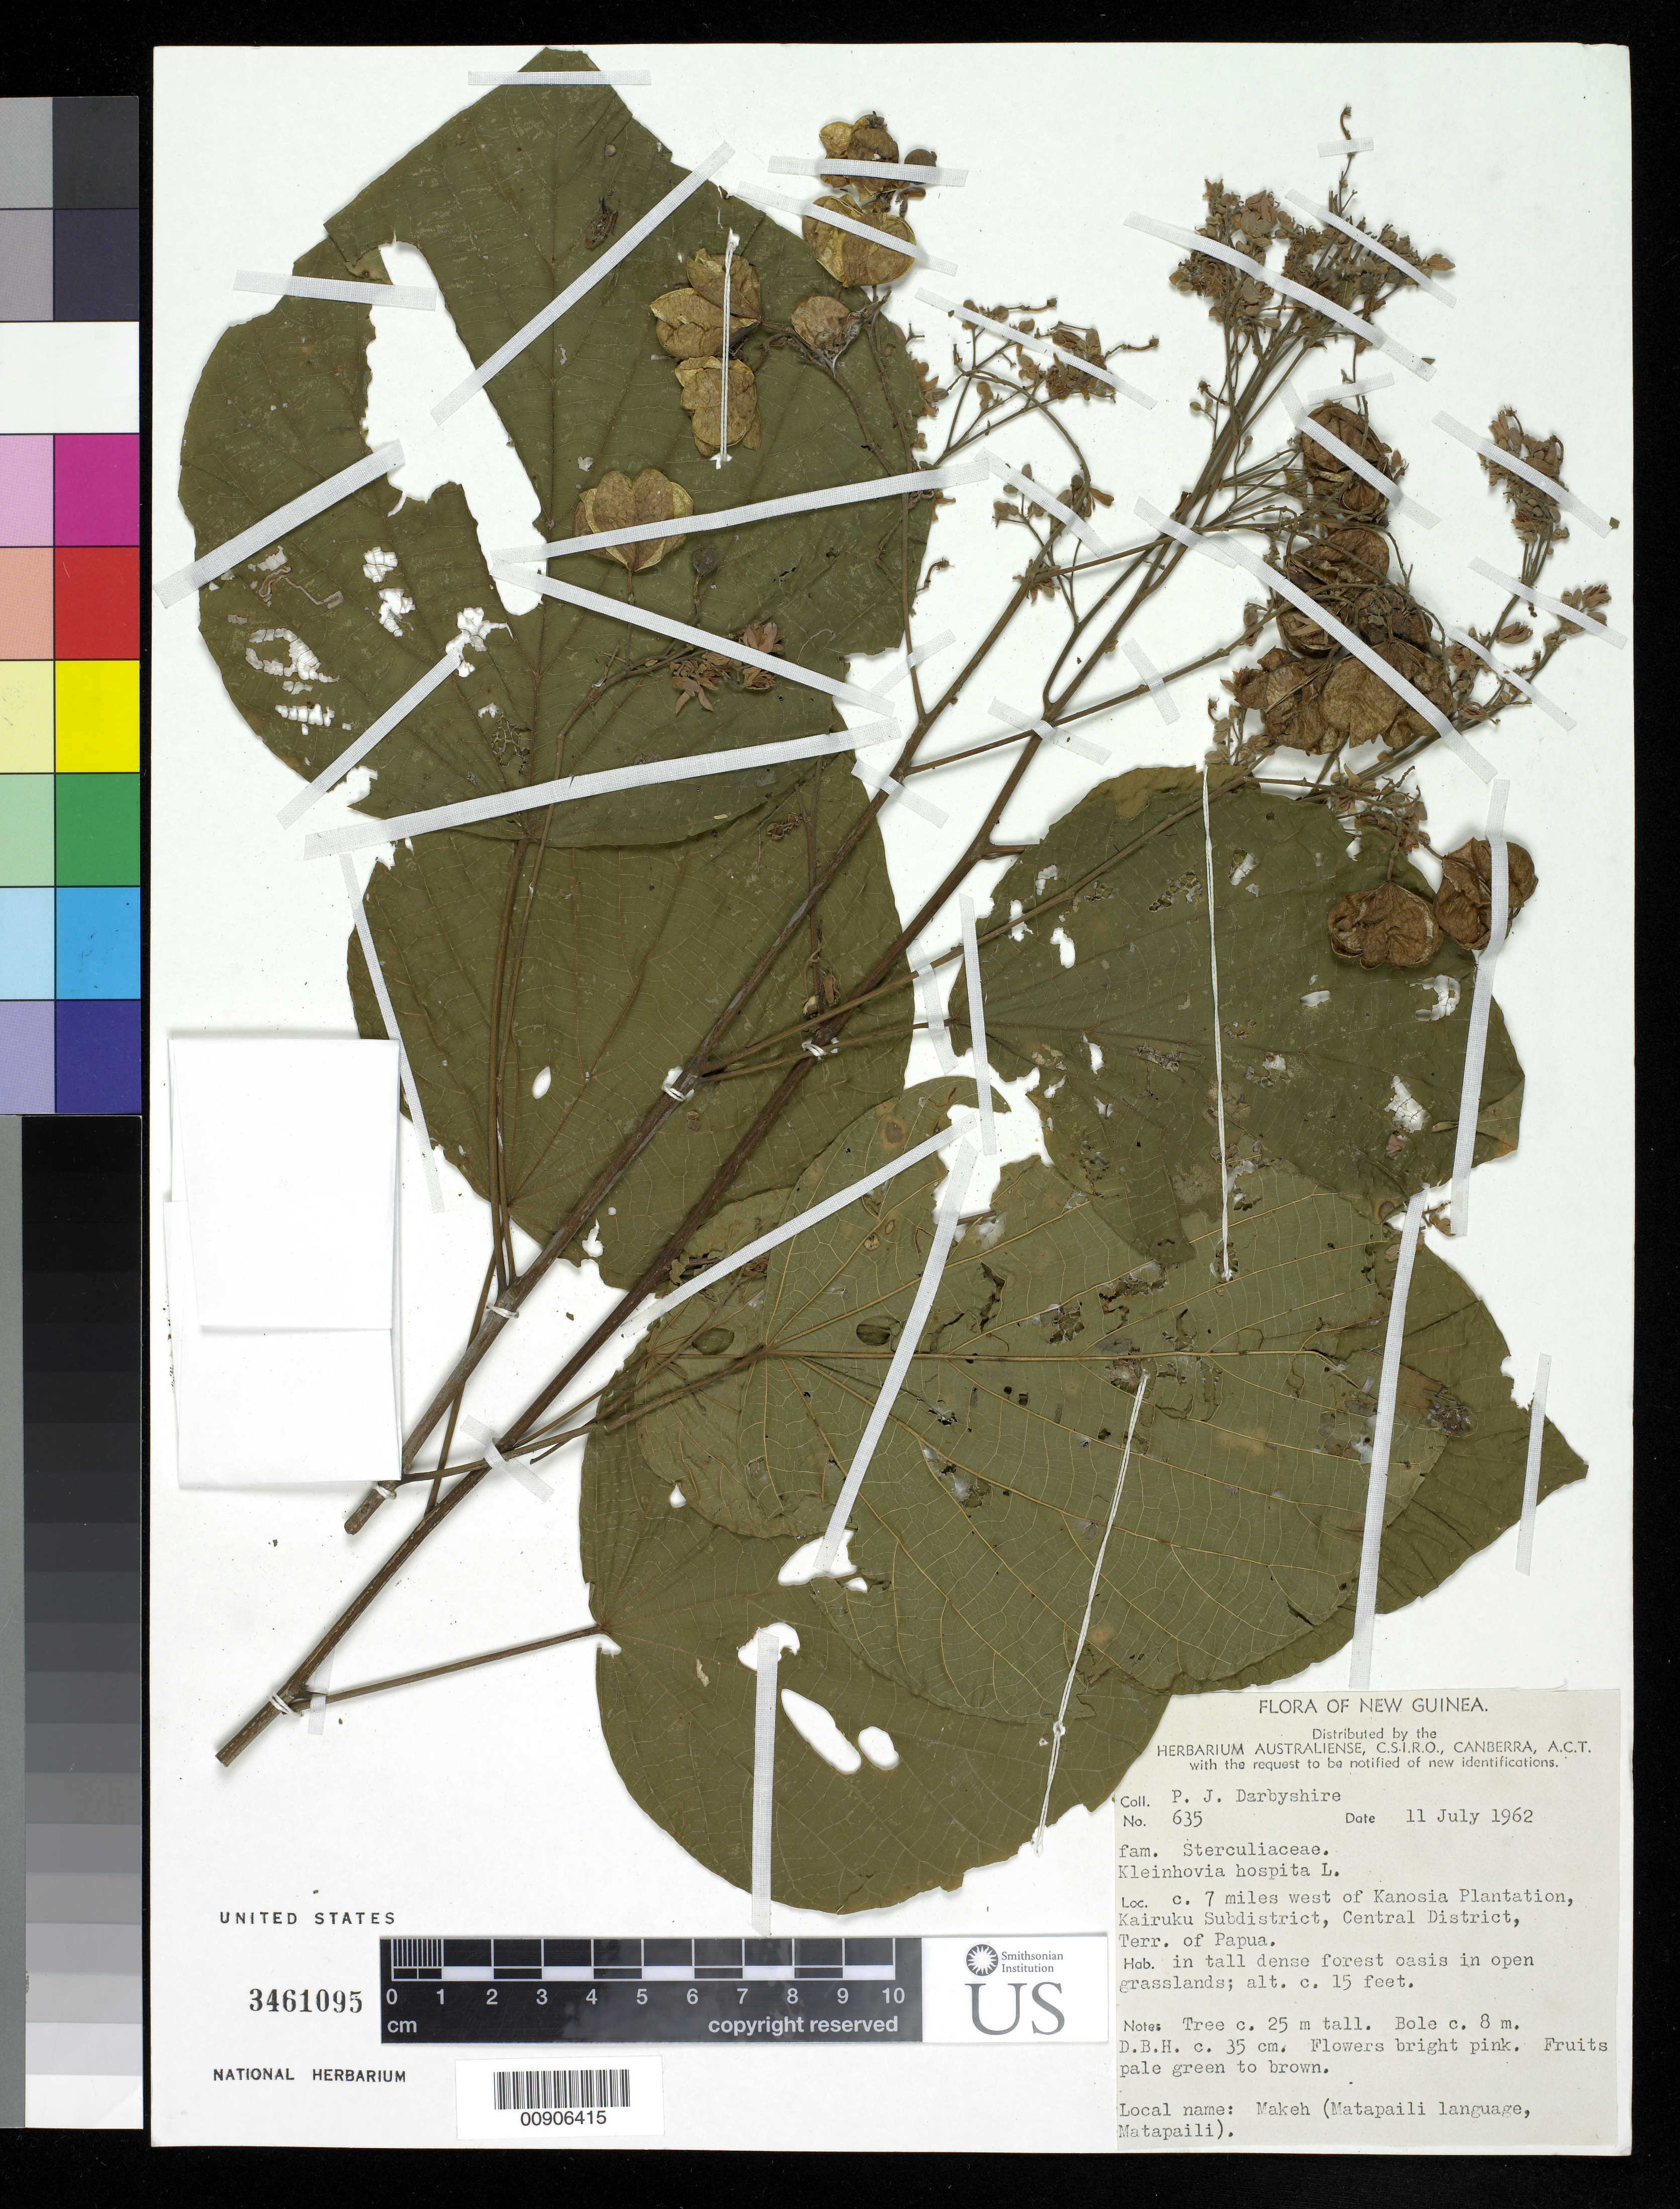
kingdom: Plantae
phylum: Tracheophyta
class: Magnoliopsida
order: Malvales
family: Malvaceae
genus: Kleinhovia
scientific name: Kleinhovia hospita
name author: L.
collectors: P. Darbyshire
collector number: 635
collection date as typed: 11 Jul 1962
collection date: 1962-07-11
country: Papua New Guinea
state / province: Central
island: New Guinea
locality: C. 7 miles W of Kanosia Plantation, Kairuku Subdistrict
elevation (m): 5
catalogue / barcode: US 3461095